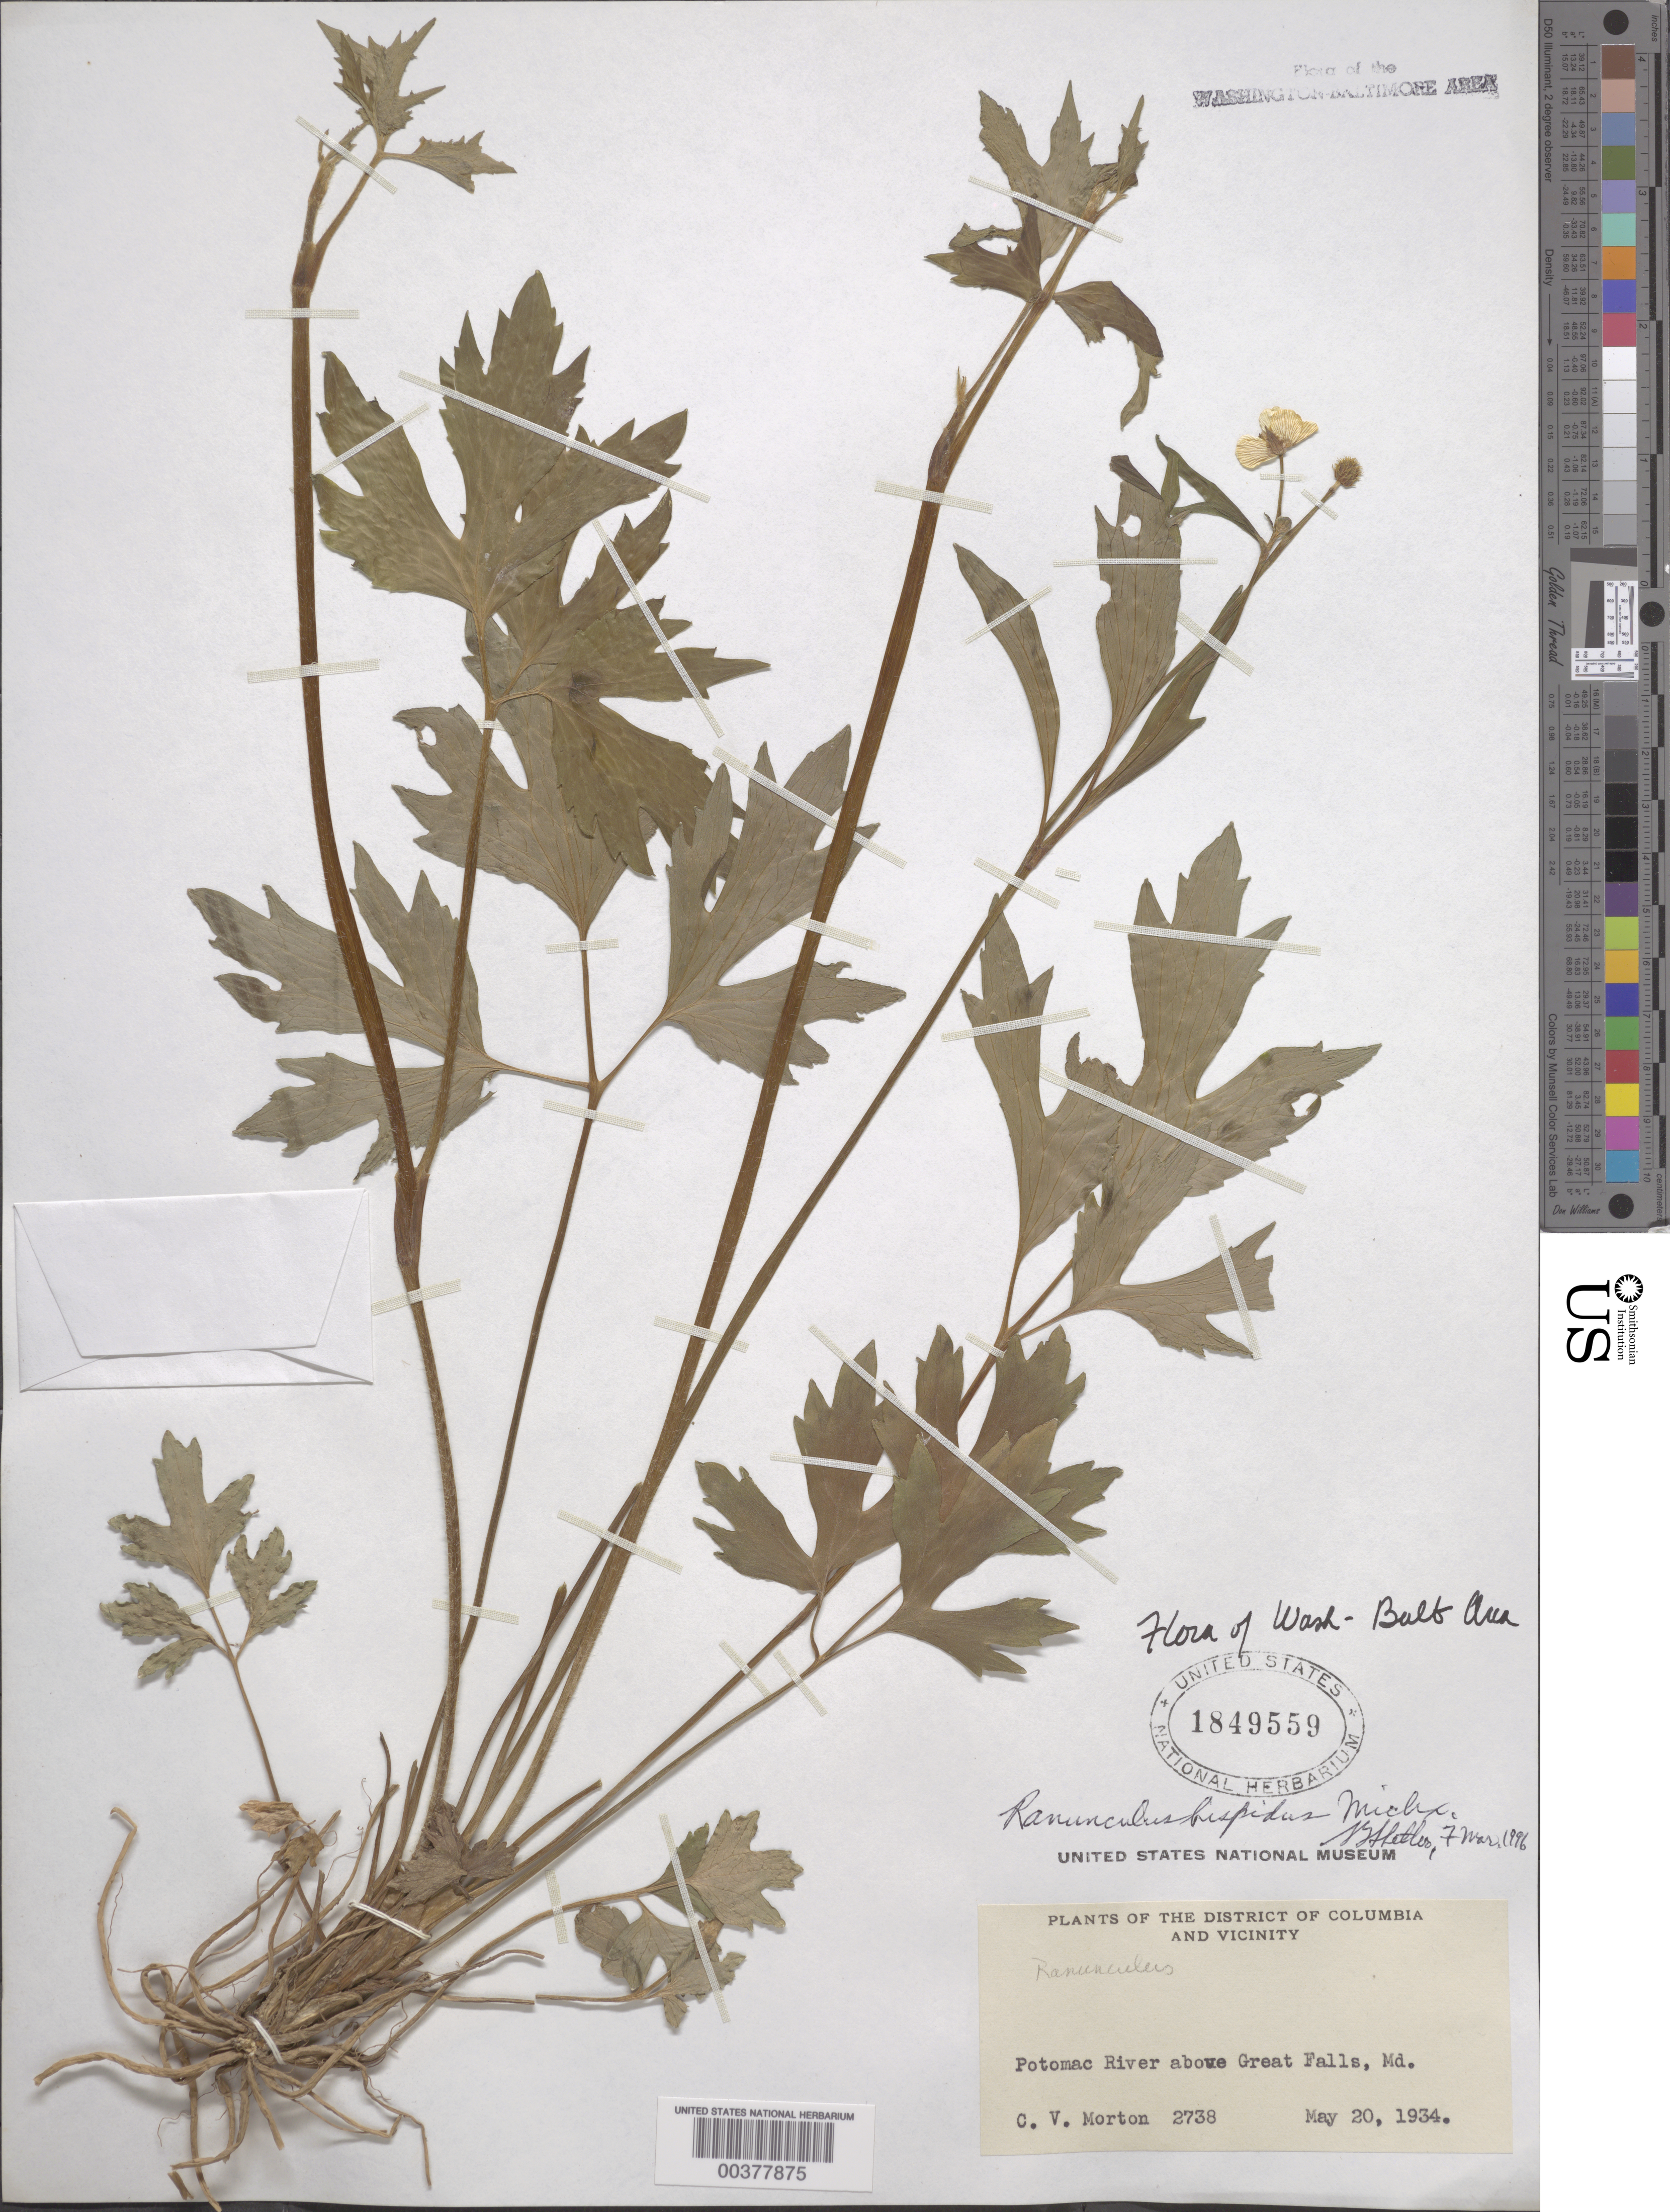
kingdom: Plantae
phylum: Tracheophyta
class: Magnoliopsida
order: Ranunculales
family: Ranunculaceae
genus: Ranunculus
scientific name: Ranunculus hispidus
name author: Michx.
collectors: C. V. Morton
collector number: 2738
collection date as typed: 20 May 1934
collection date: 1934-05-20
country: United States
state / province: Maryland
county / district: Montgomery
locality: Above Great Falls C. & O. Canal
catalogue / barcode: US 1849559